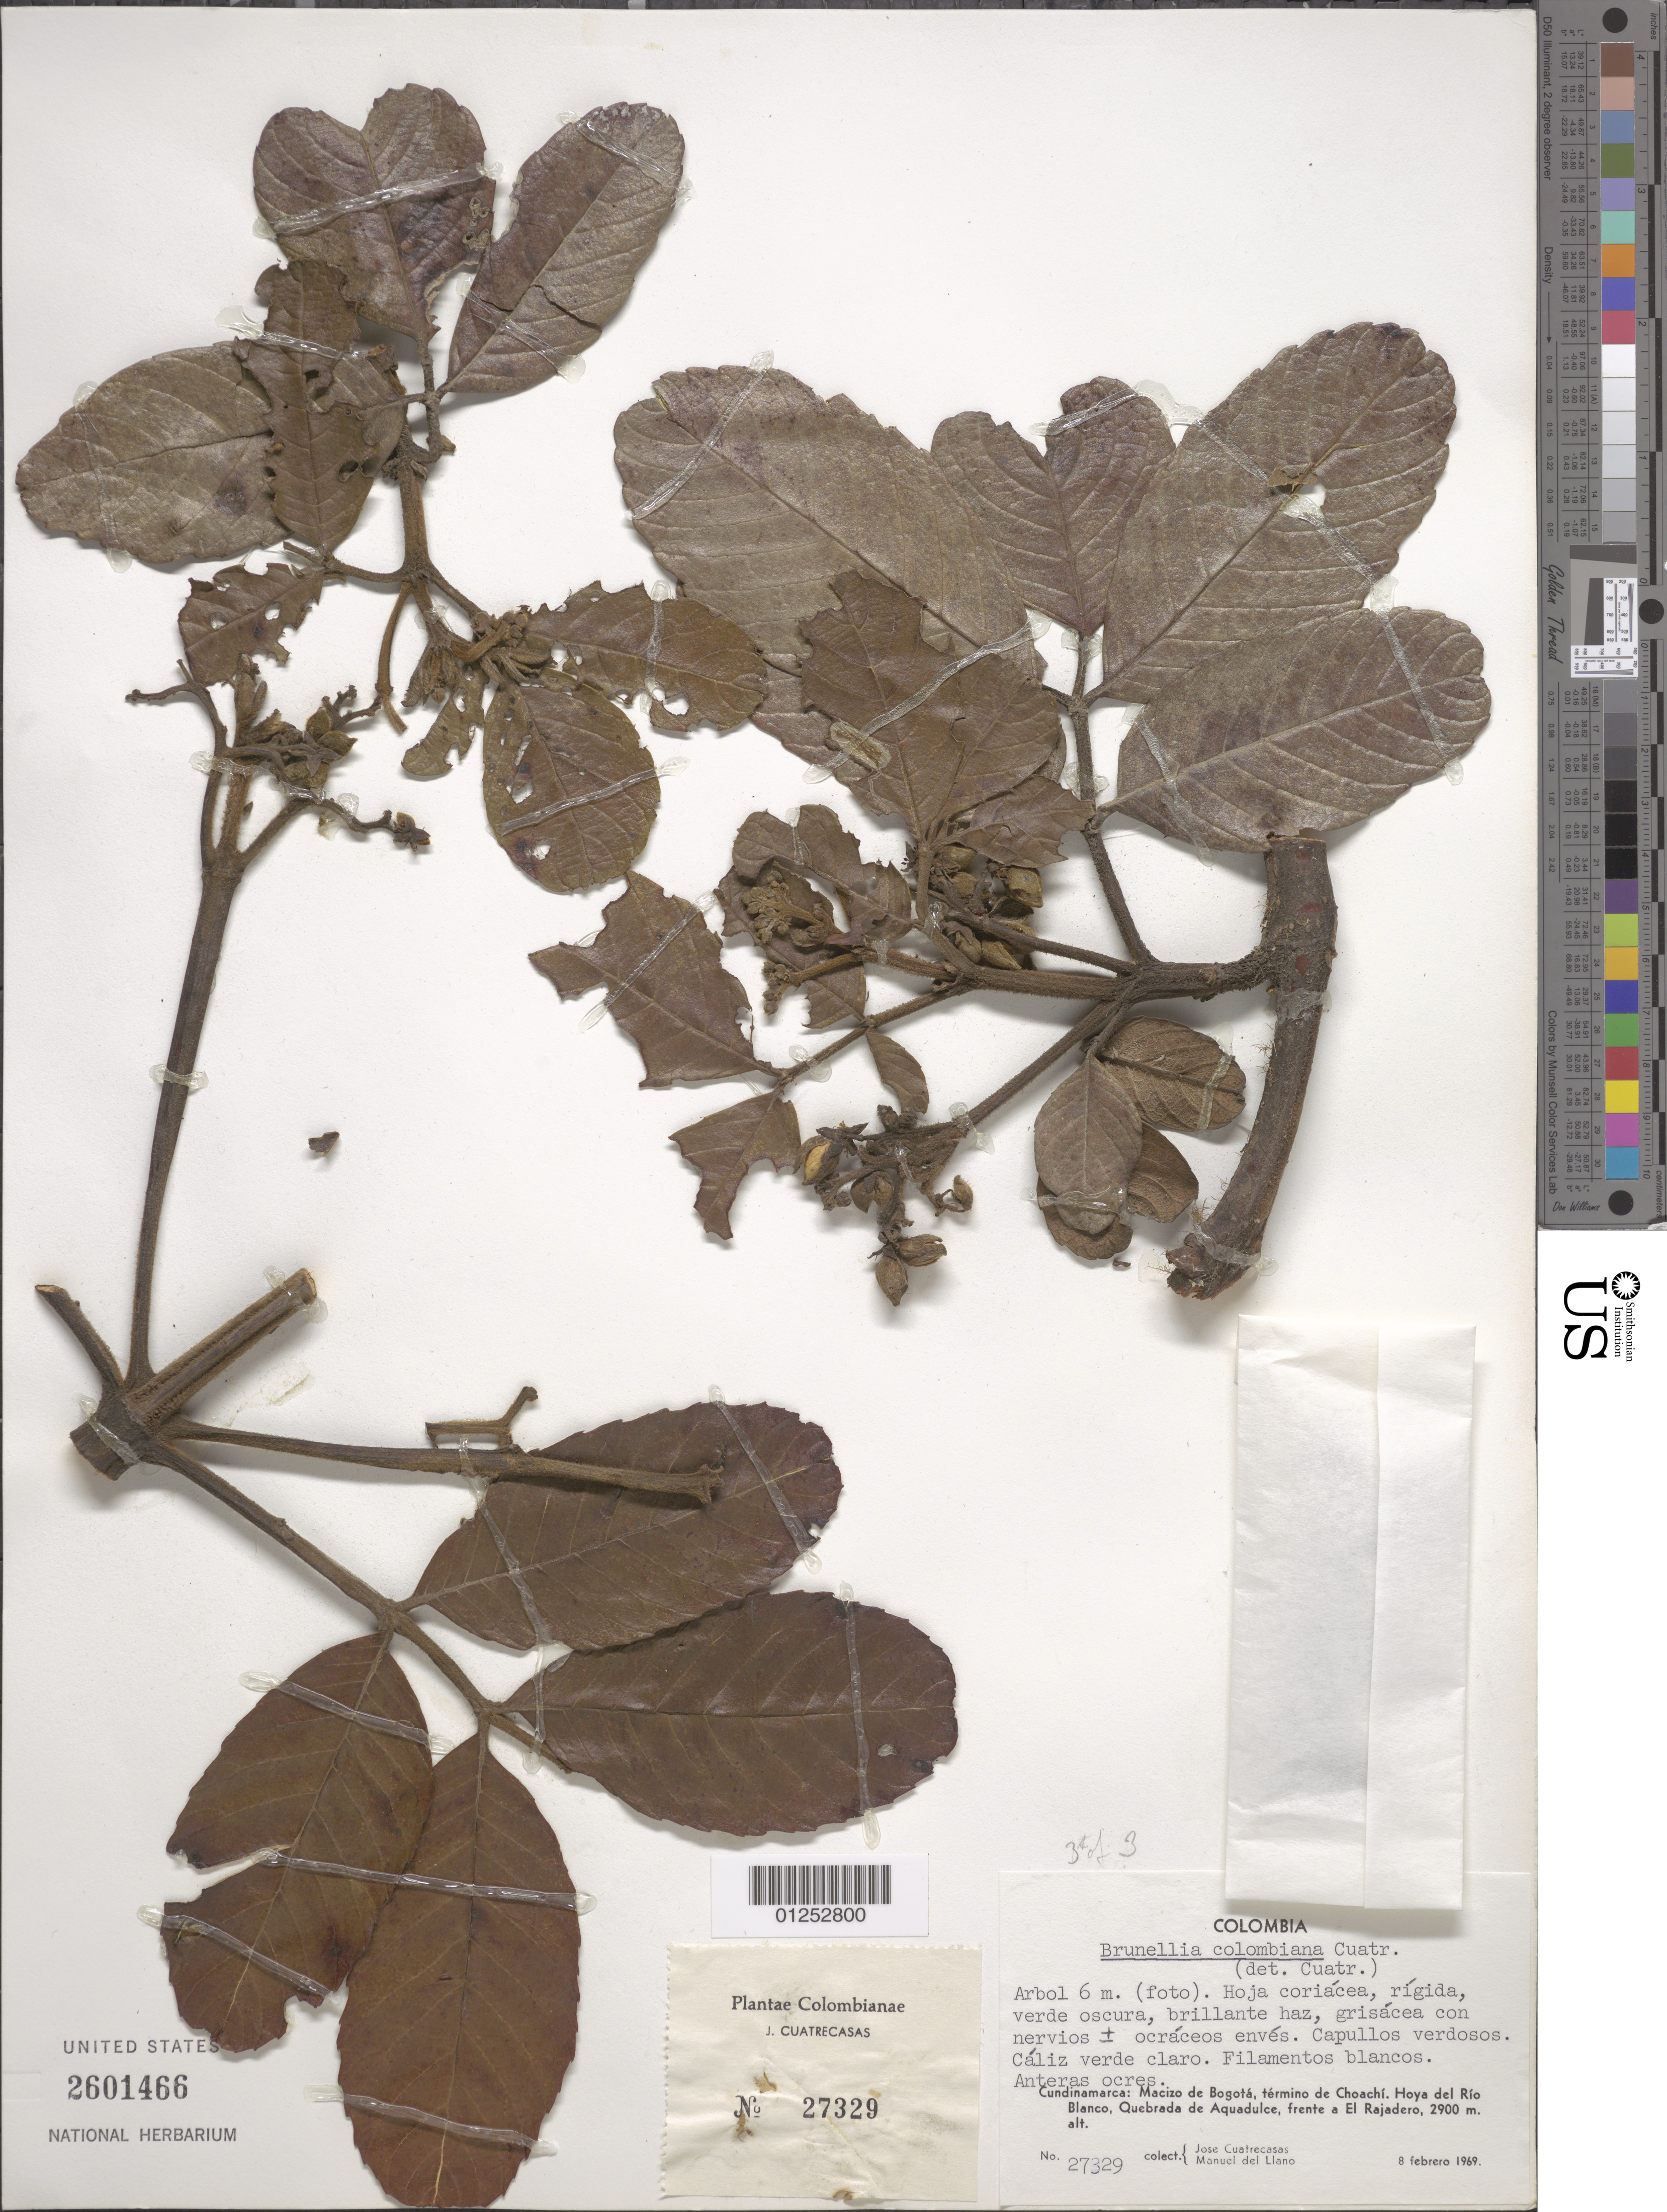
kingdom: Plantae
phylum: Tracheophyta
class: Magnoliopsida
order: Oxalidales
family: Brunelliaceae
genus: Brunellia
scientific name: Brunellia colombiana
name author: Cuatrec.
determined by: Cuatrecasas, J.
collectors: J. Cuatrecasas & M. d. Llano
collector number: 27329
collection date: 1969-02-08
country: Colombia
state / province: Cundinamarca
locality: Macizo de Bogotá, termino de Choachí, hoya del Río Blanco, Quebrada de Aguadulce, frente a El Rajadero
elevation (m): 2900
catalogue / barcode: US 2601466